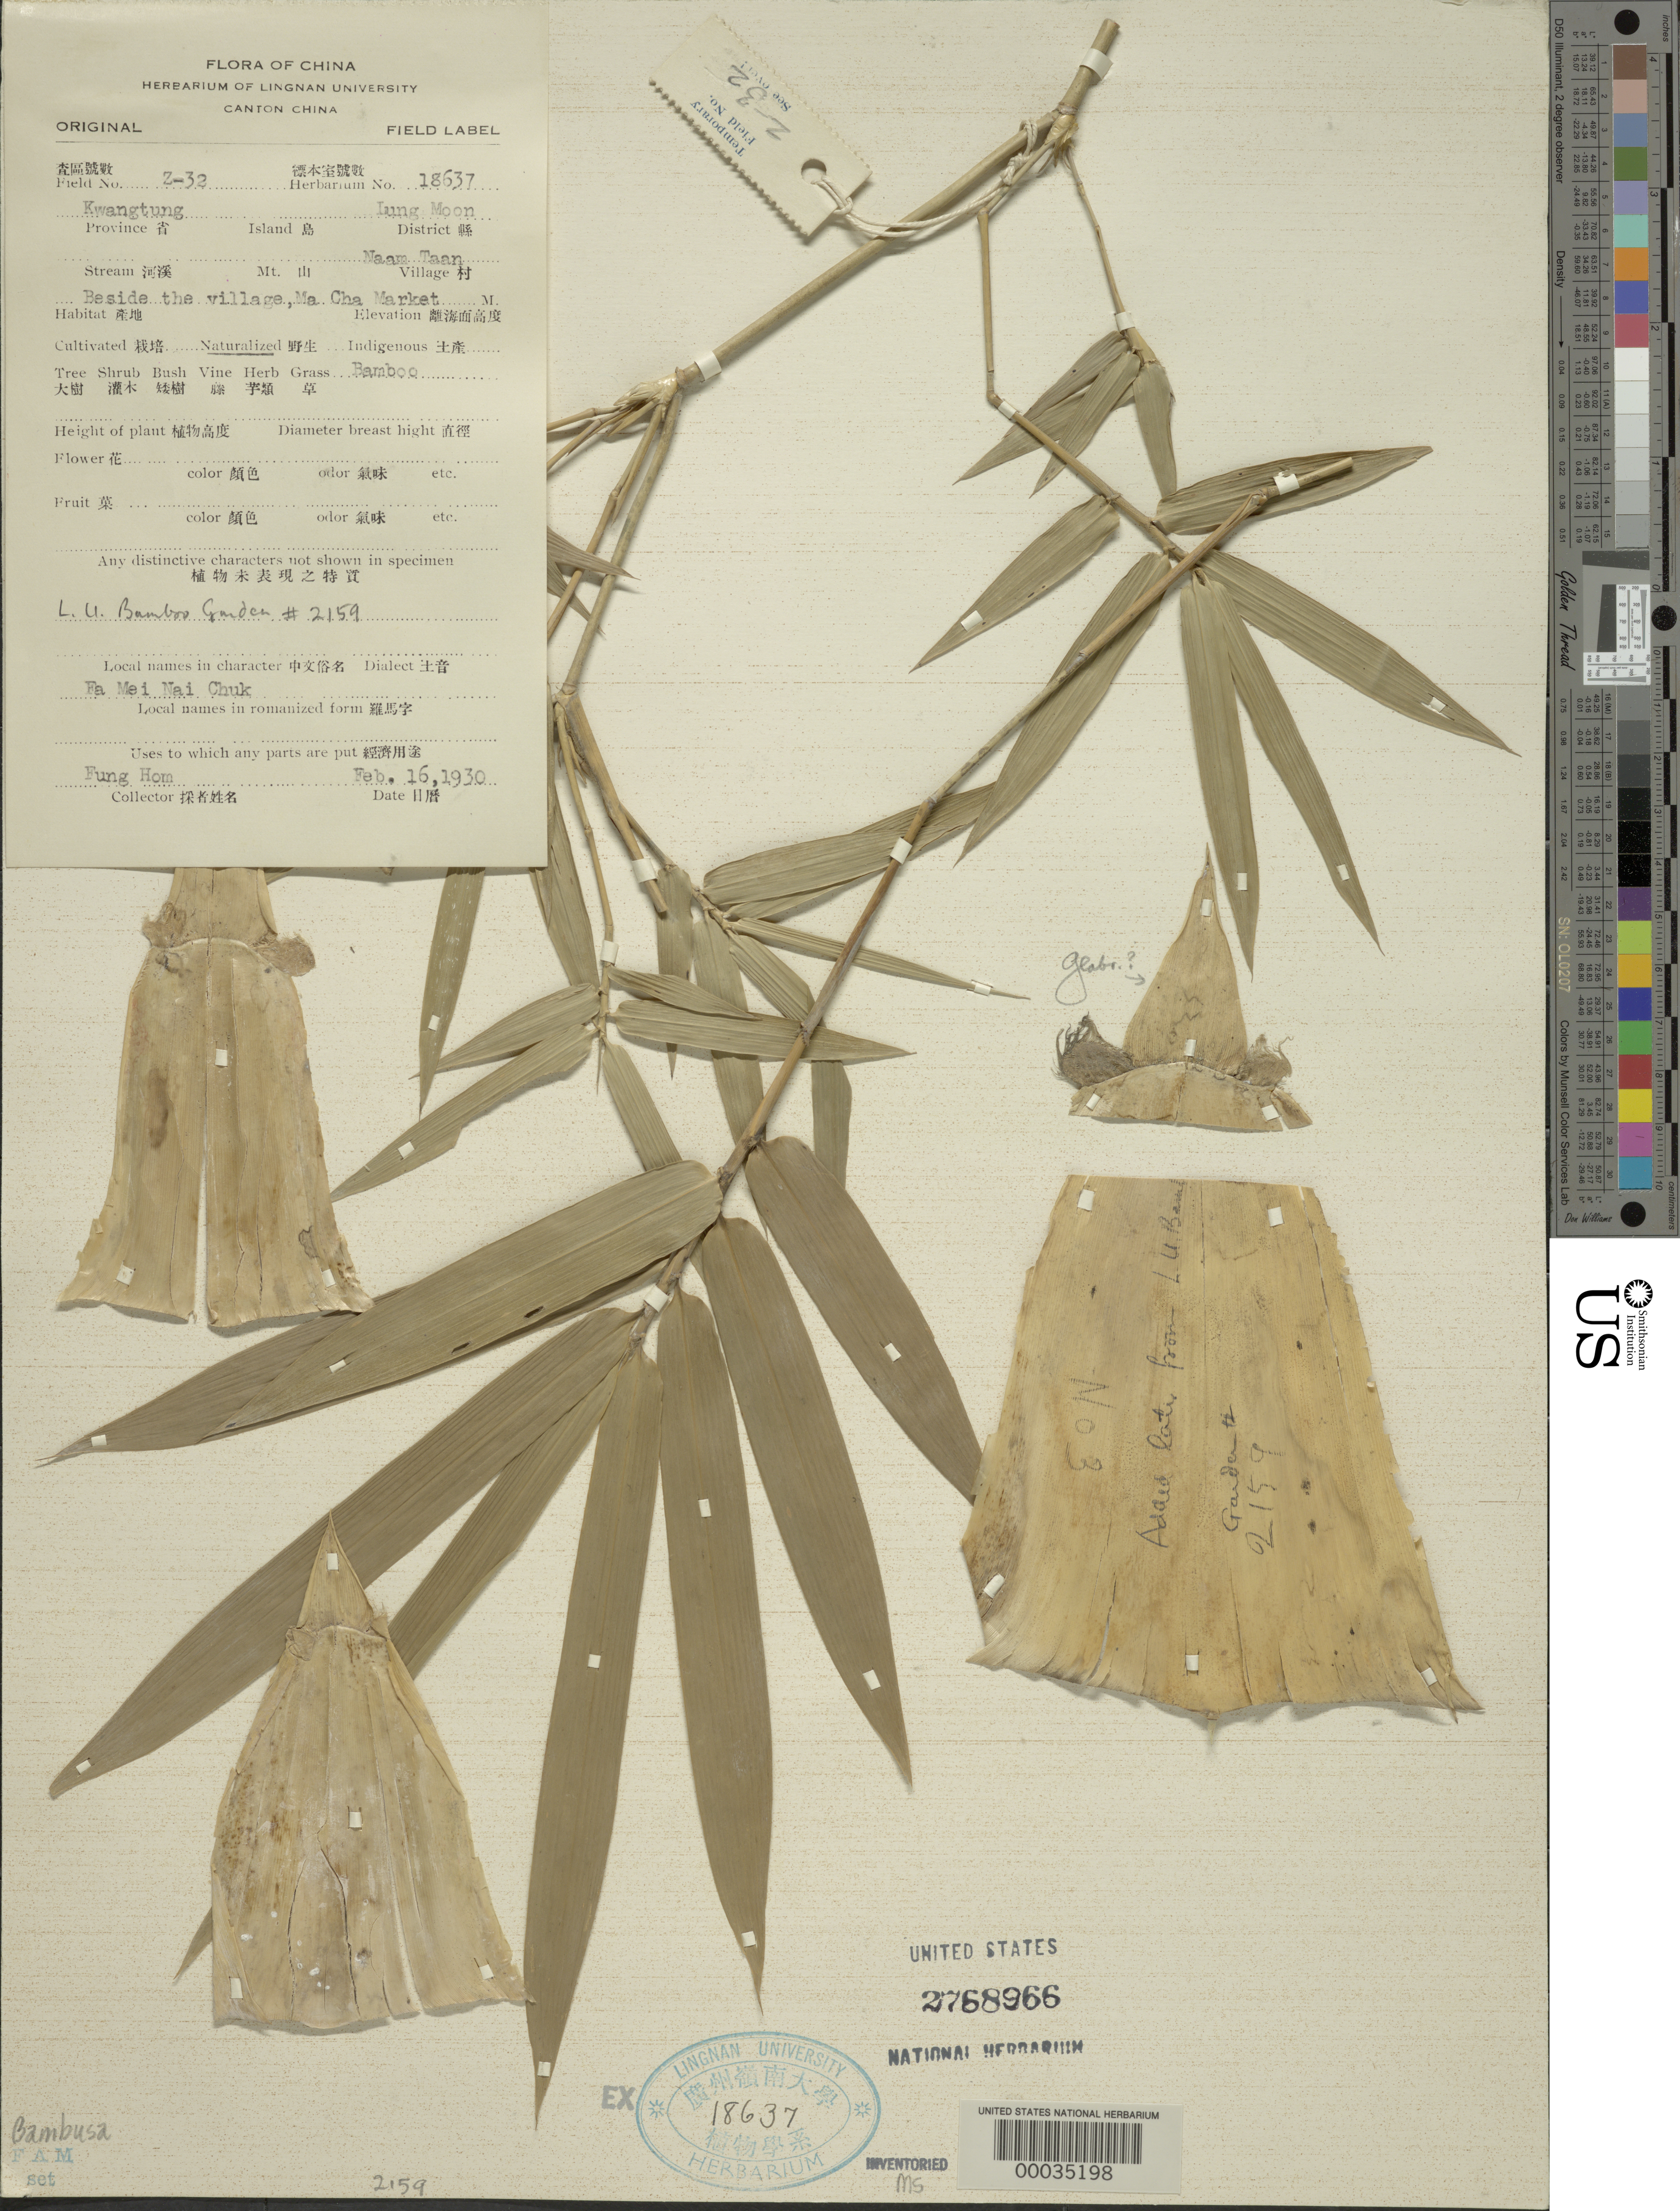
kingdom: Plantae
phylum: Tracheophyta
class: Liliopsida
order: Poales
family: Poaceae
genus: Bambusa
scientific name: Bambusa sp.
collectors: H. L. Fung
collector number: Z-32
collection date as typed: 16 Feb 1930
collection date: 1930-02-16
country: China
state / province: Guangdong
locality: Naam taan, lung moon dist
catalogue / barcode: US 2768966